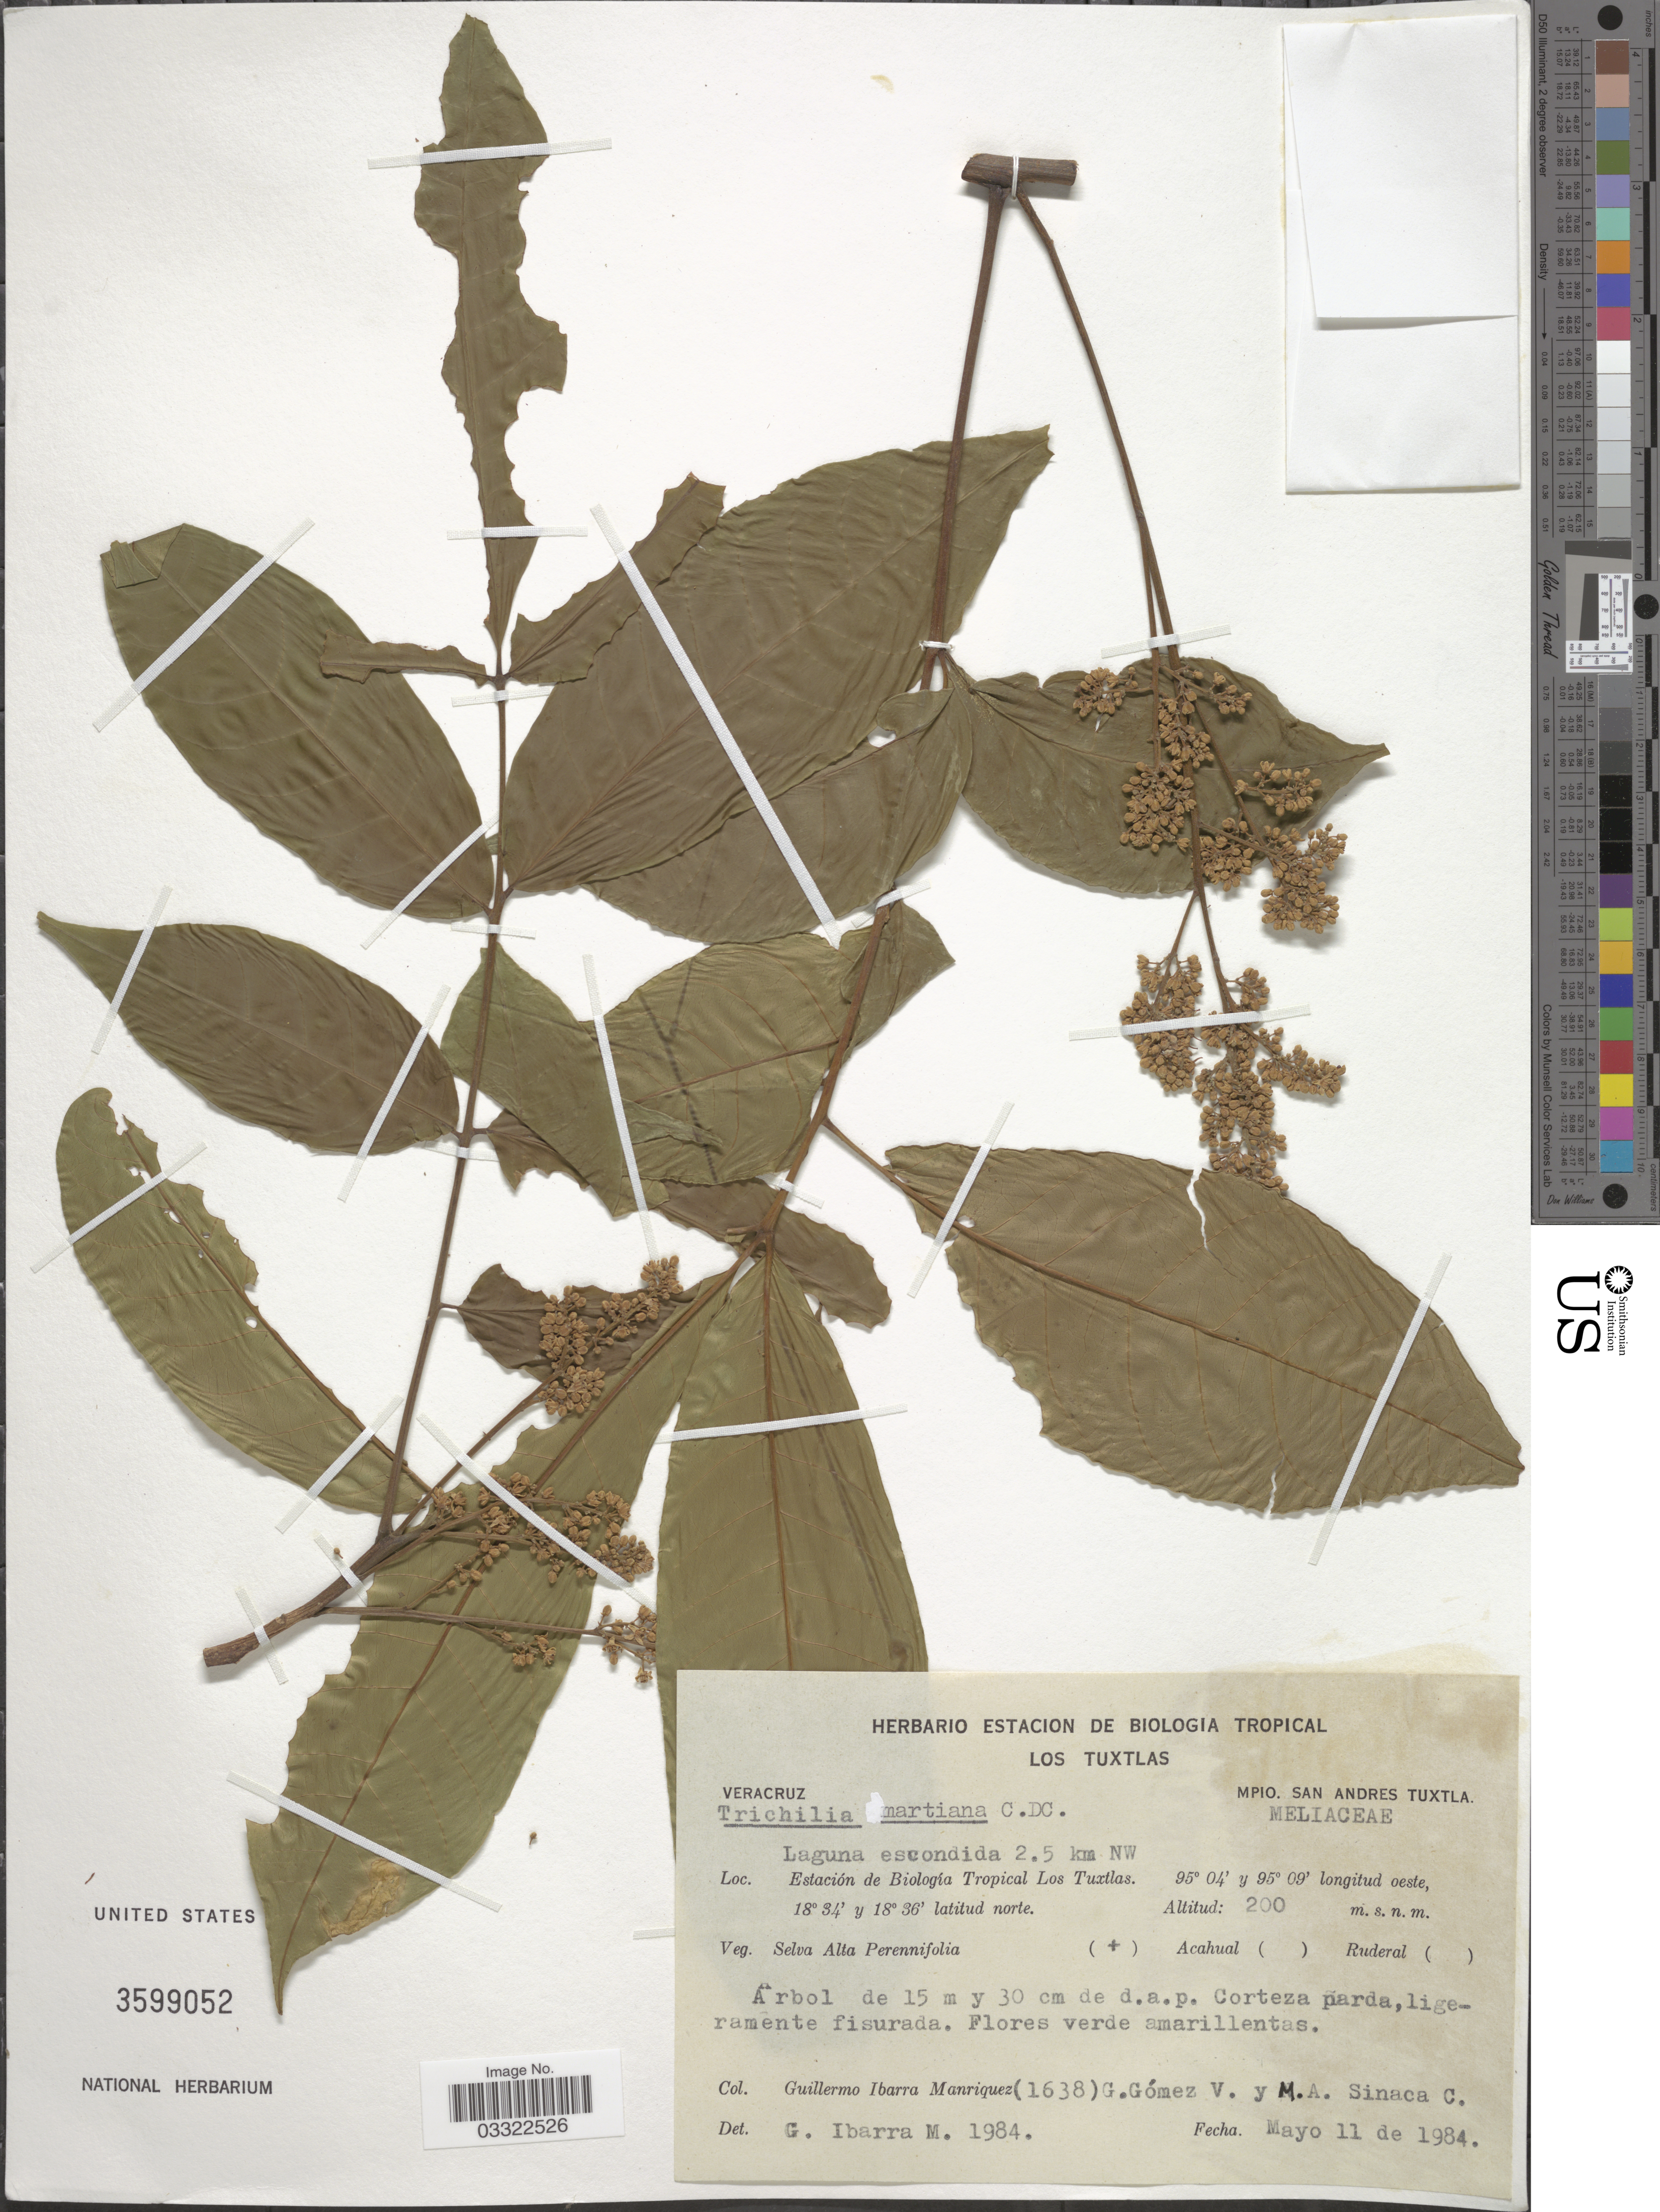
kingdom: Plantae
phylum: Tracheophyta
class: Magnoliopsida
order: Sapindales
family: Meliaceae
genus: Trichilia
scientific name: Trichilia martiana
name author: C. DC.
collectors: G. Ibarra-Manríquez, G. Gomez & M. Sinaca C.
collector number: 1638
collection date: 1984-05-11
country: Mexico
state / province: Veracruz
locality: Veracruz. Mpio. San Andres Tuxtla. Estación de Biología Tropical Los Tuxtlas.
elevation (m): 200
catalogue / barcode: US 3599052